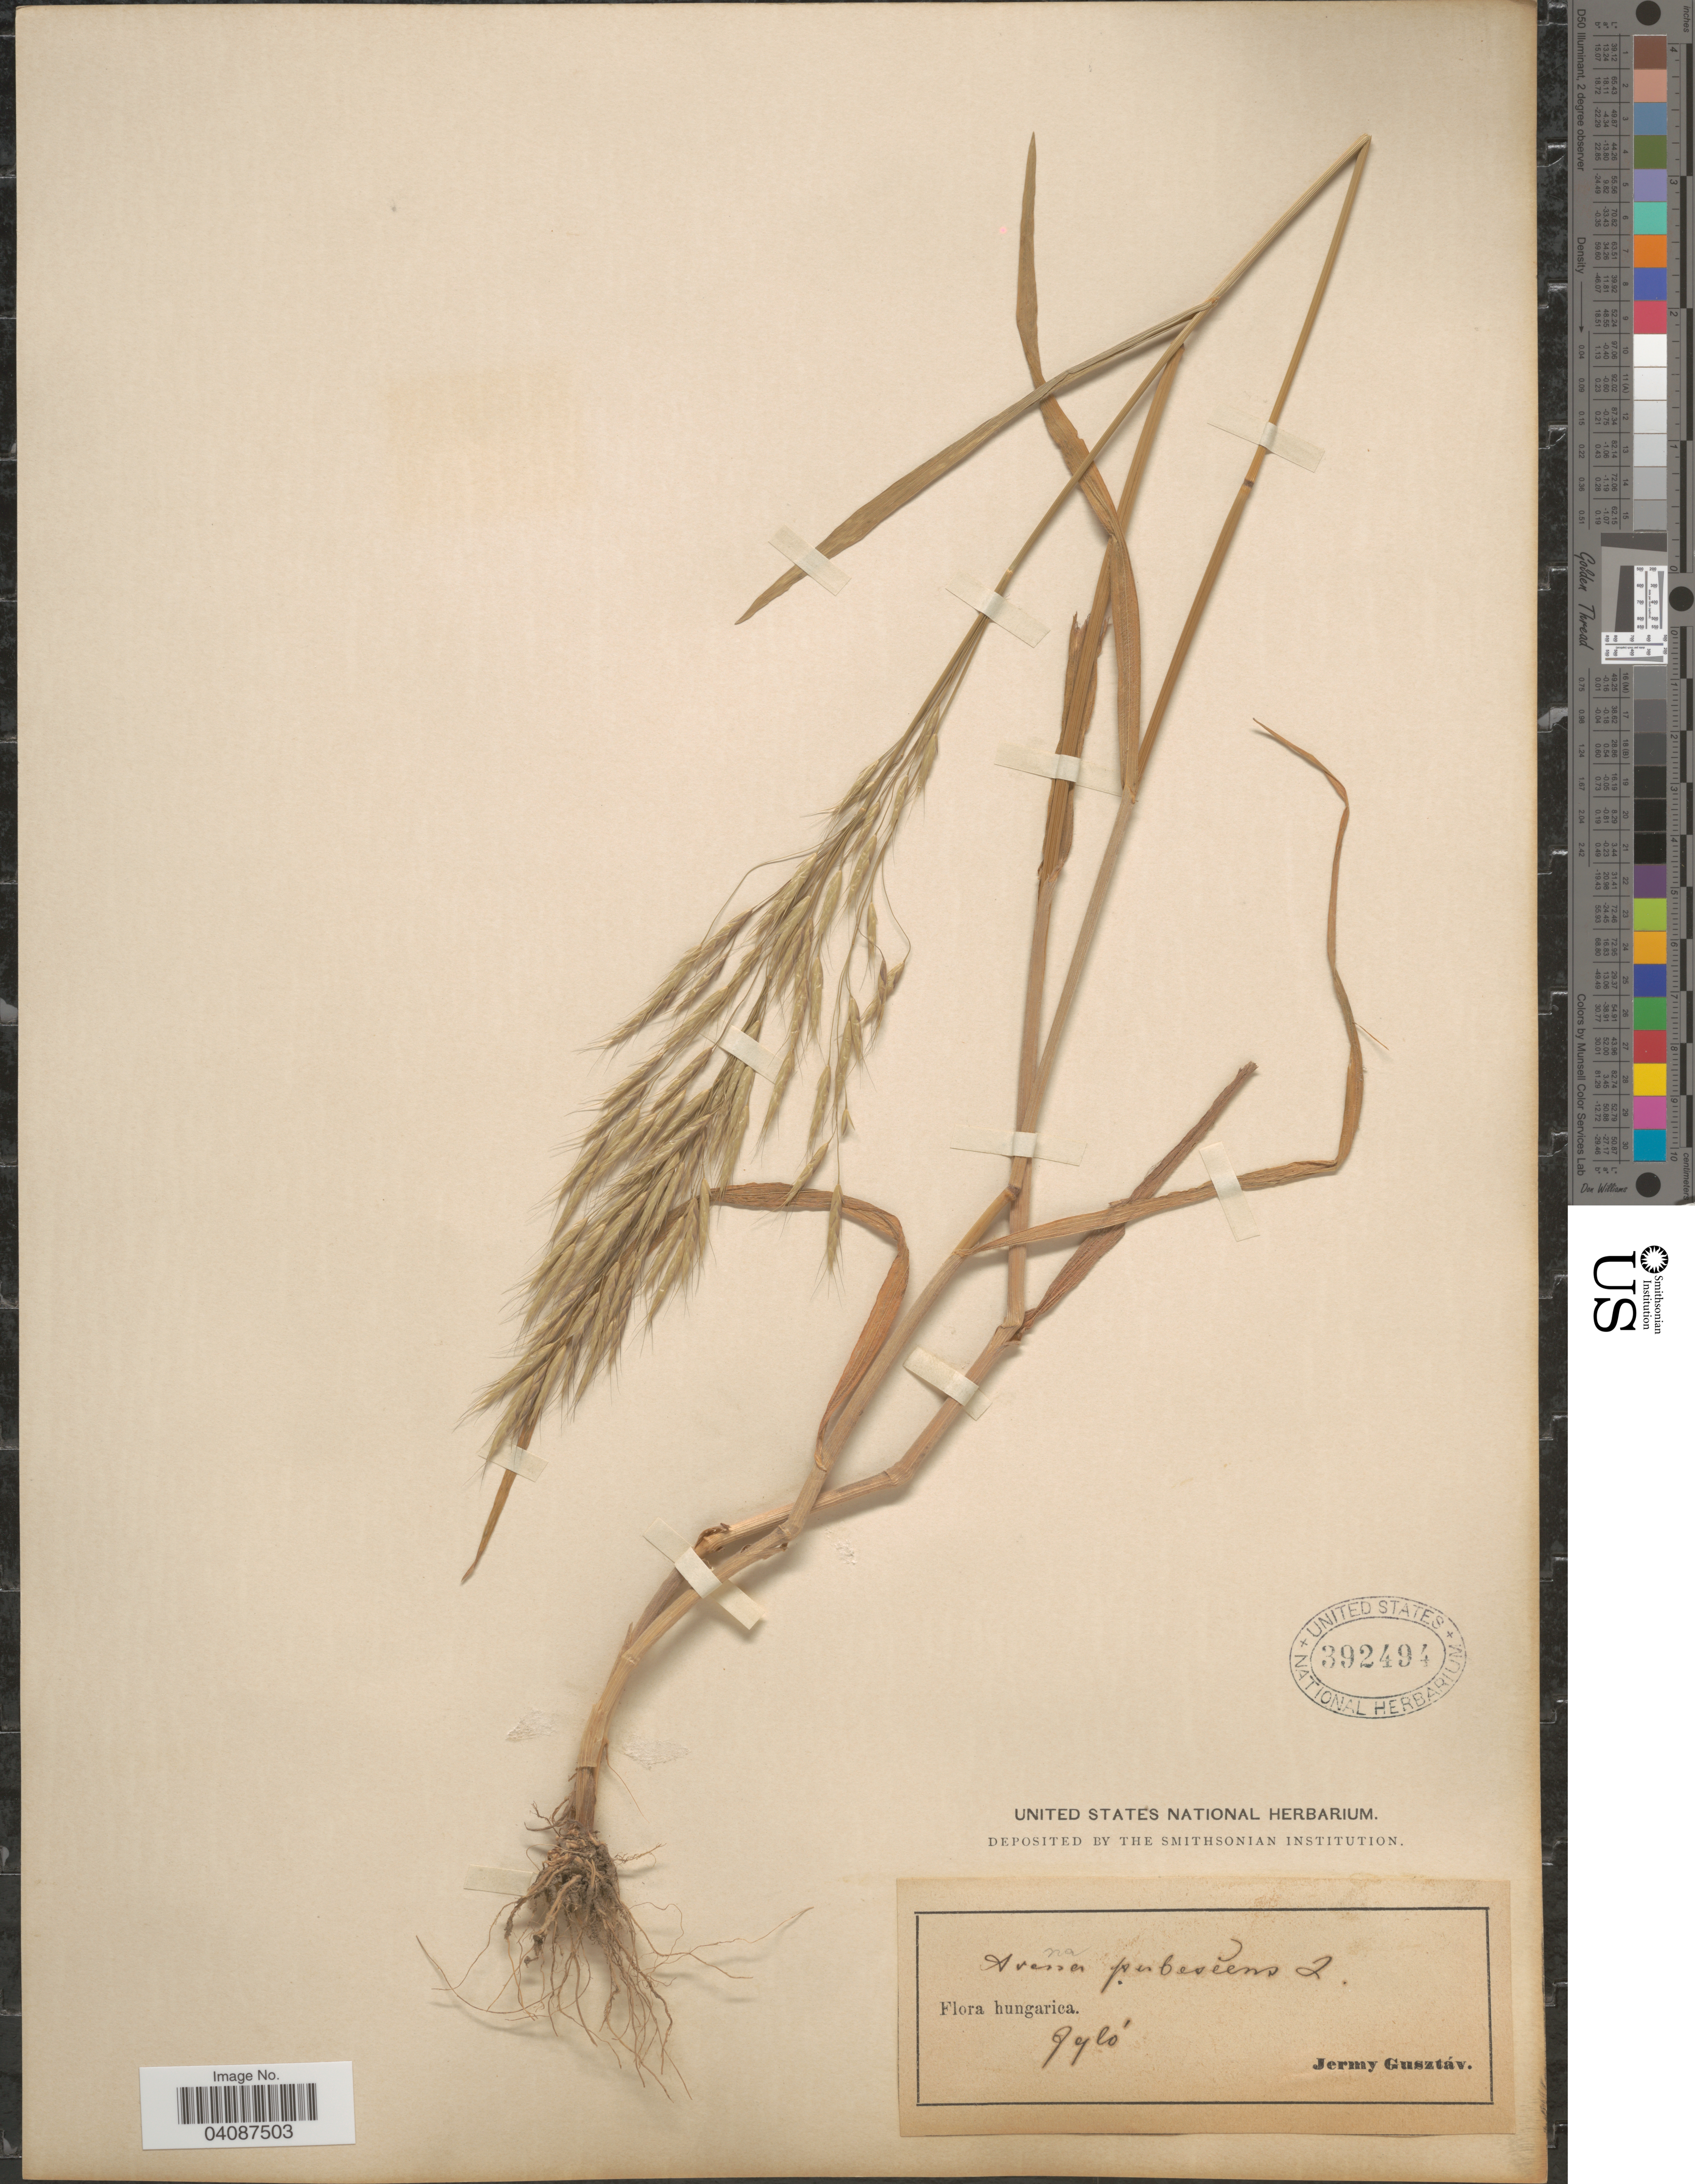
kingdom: Plantae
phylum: Tracheophyta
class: Liliopsida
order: Poales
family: Poaceae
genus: Bromus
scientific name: Bromus arvensis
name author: L.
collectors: G. Jermy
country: Hungary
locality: Hungarica. Jyló [interpreted].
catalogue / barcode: US 392494